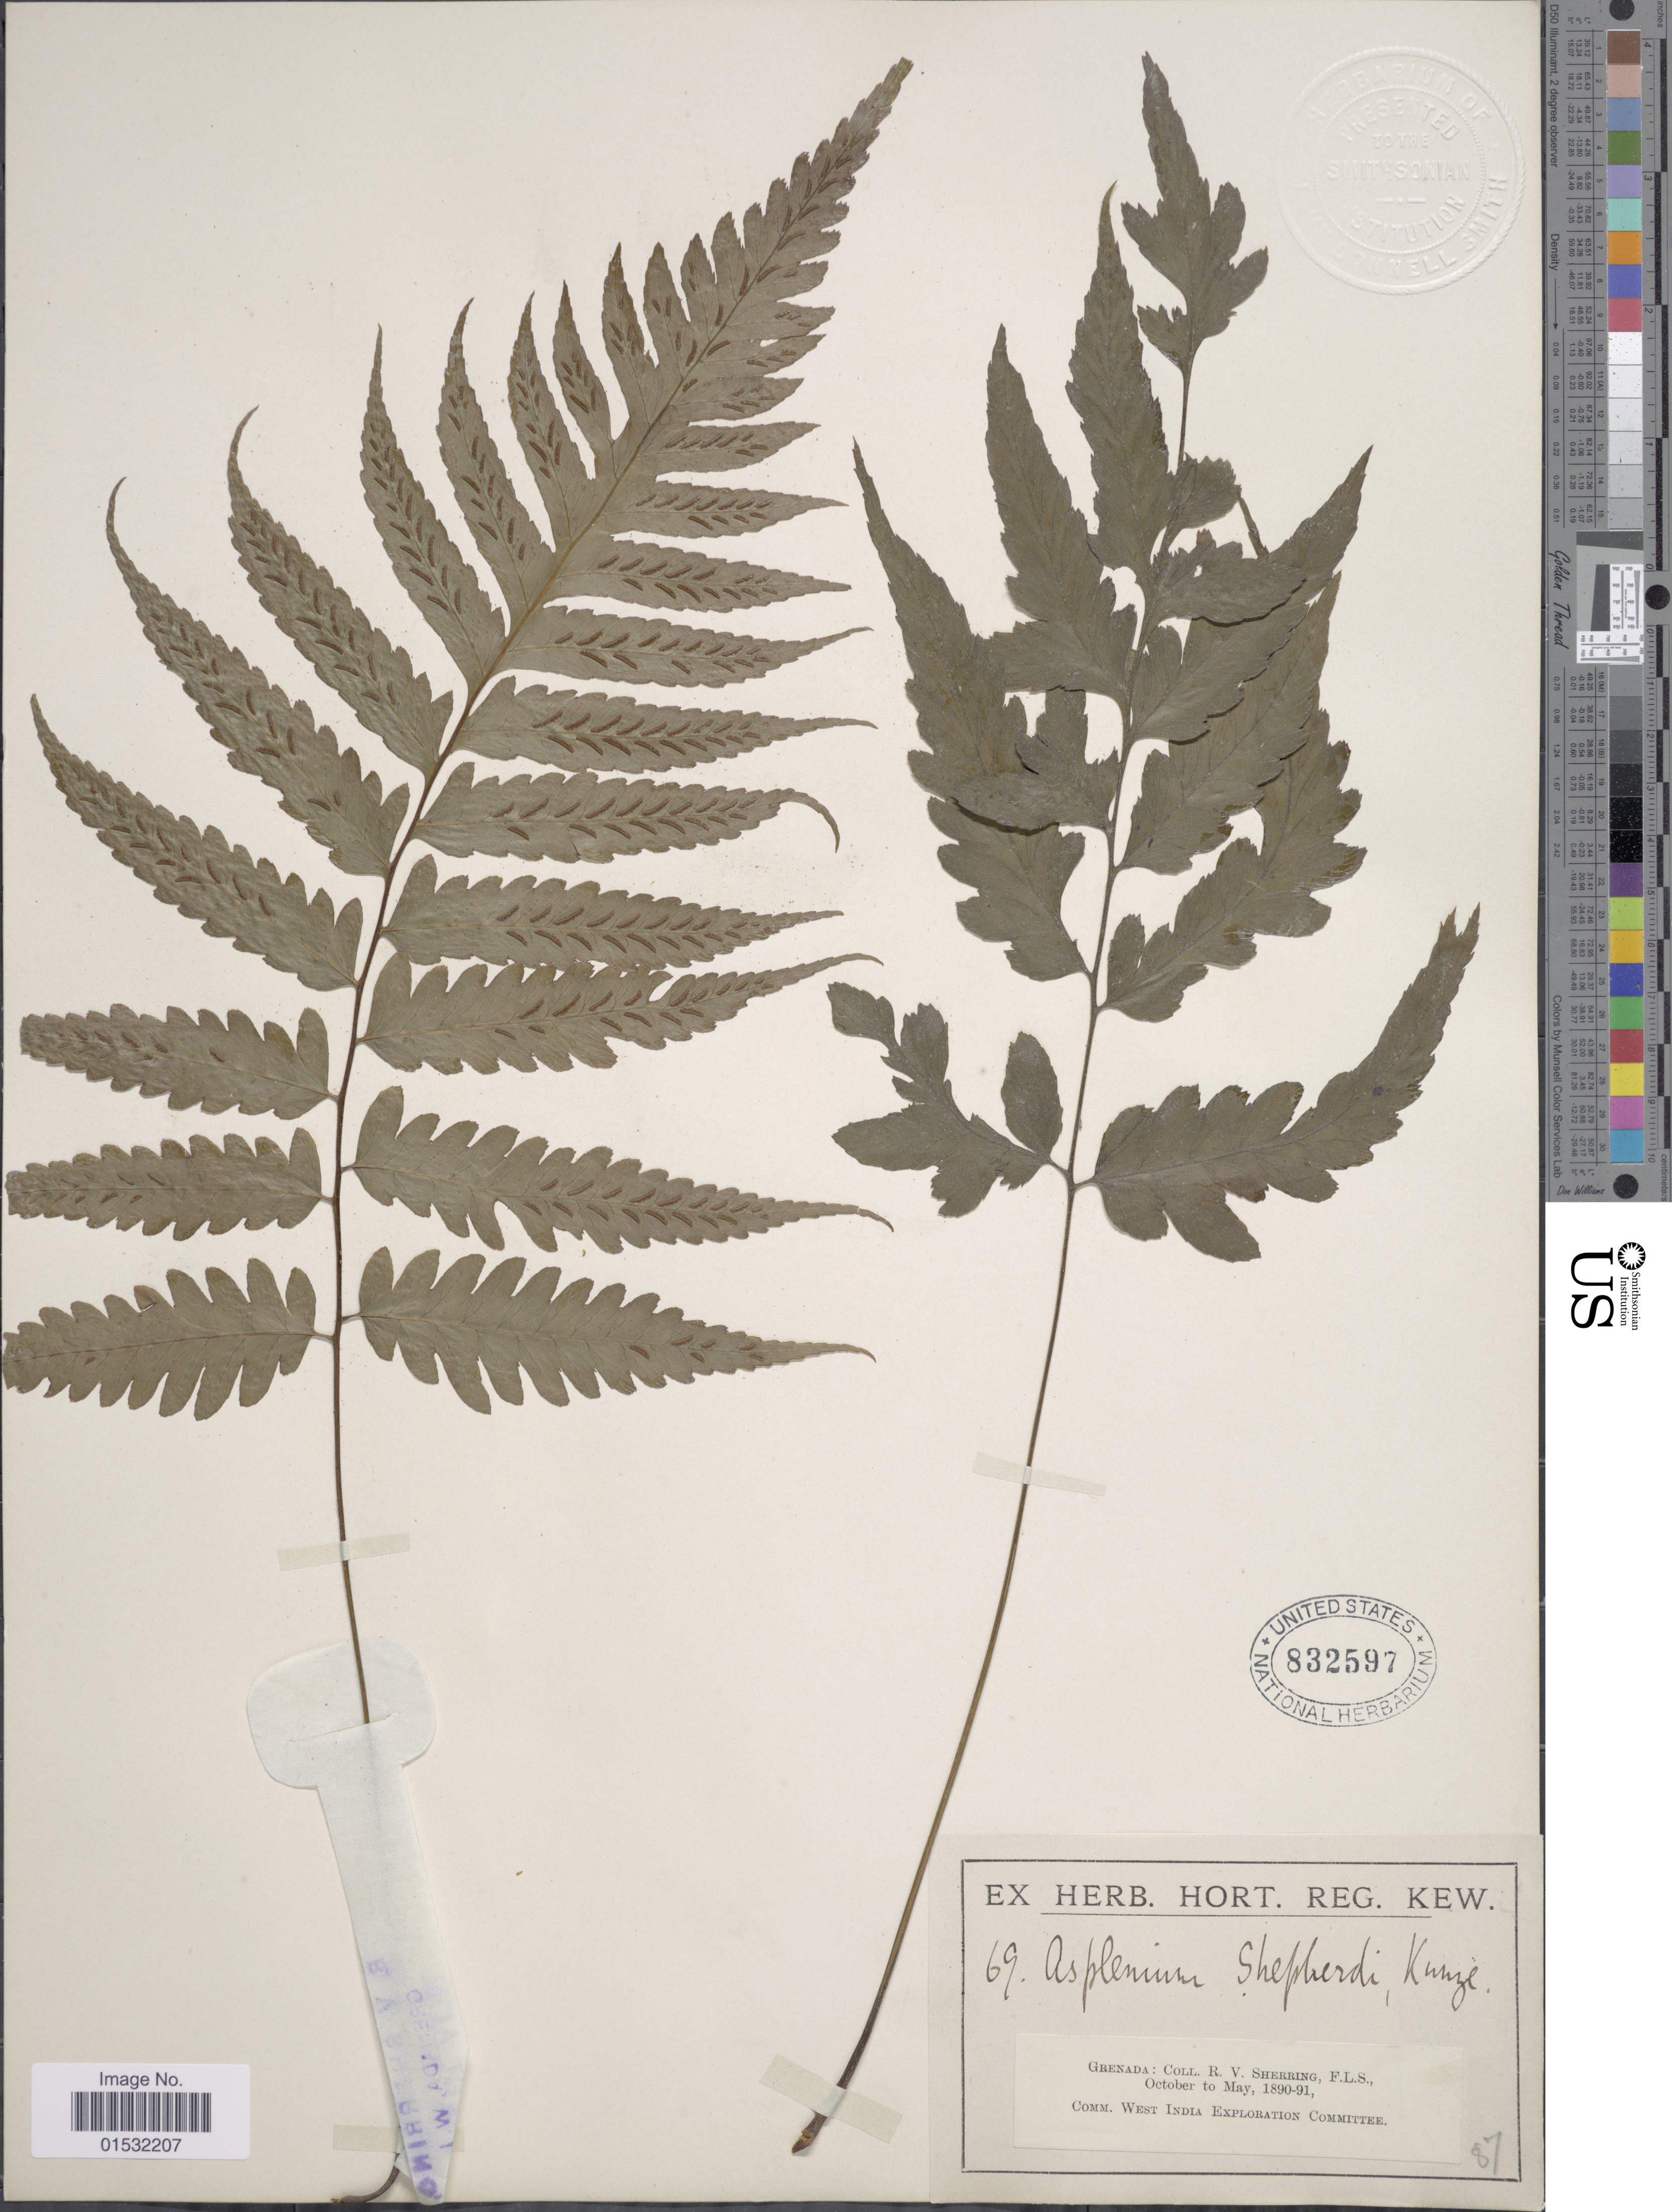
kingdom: Plantae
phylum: Tracheophyta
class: Polypodiopsida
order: Polypodiales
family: Athyriaceae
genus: Diplazium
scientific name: Diplazium cristatum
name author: (Desr.) Alston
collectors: R. Sherring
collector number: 69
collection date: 1890-10/1891-05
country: Grenada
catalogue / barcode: US 832597